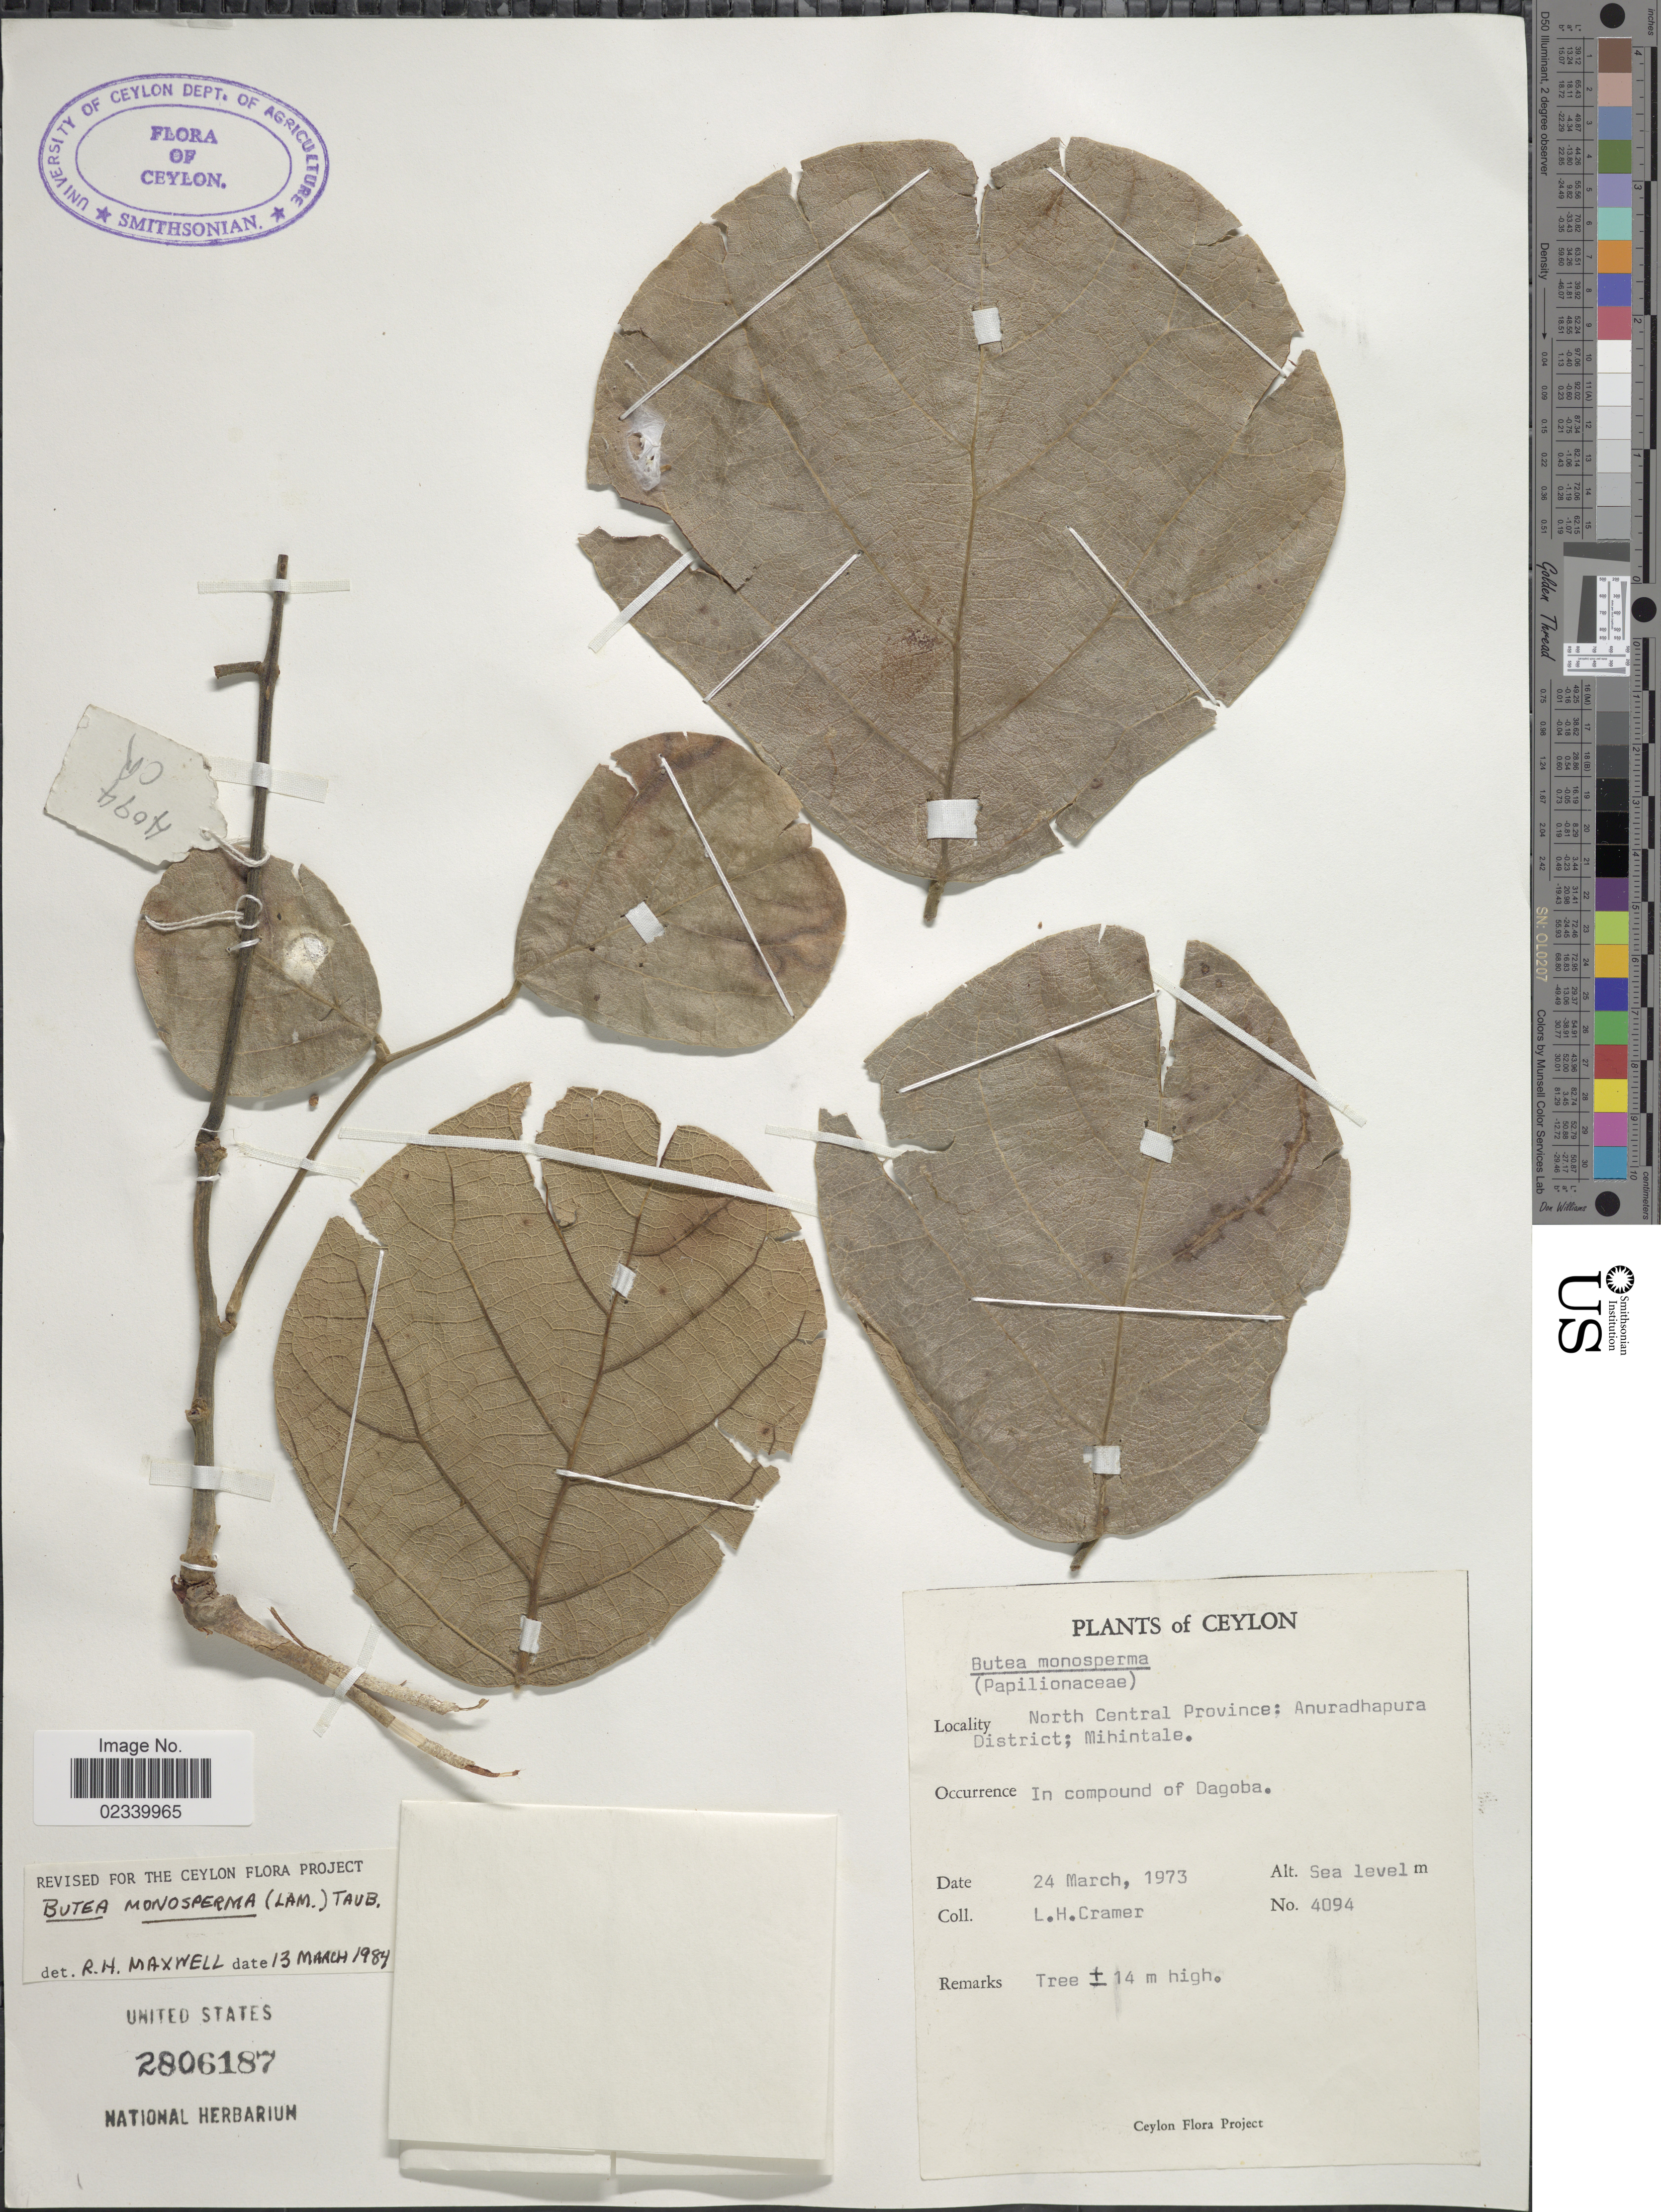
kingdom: Plantae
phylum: Tracheophyta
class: Magnoliopsida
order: Fabales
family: Fabaceae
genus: Butea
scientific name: Butea monosperma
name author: (Lam.) Taub.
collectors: L. H. Cramer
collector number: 4094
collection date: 1973-03-24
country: Sri Lanka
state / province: North Central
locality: Ceylon; Anuradhapura District; Mihintale, In compound of Dagoba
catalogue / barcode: US 2806187